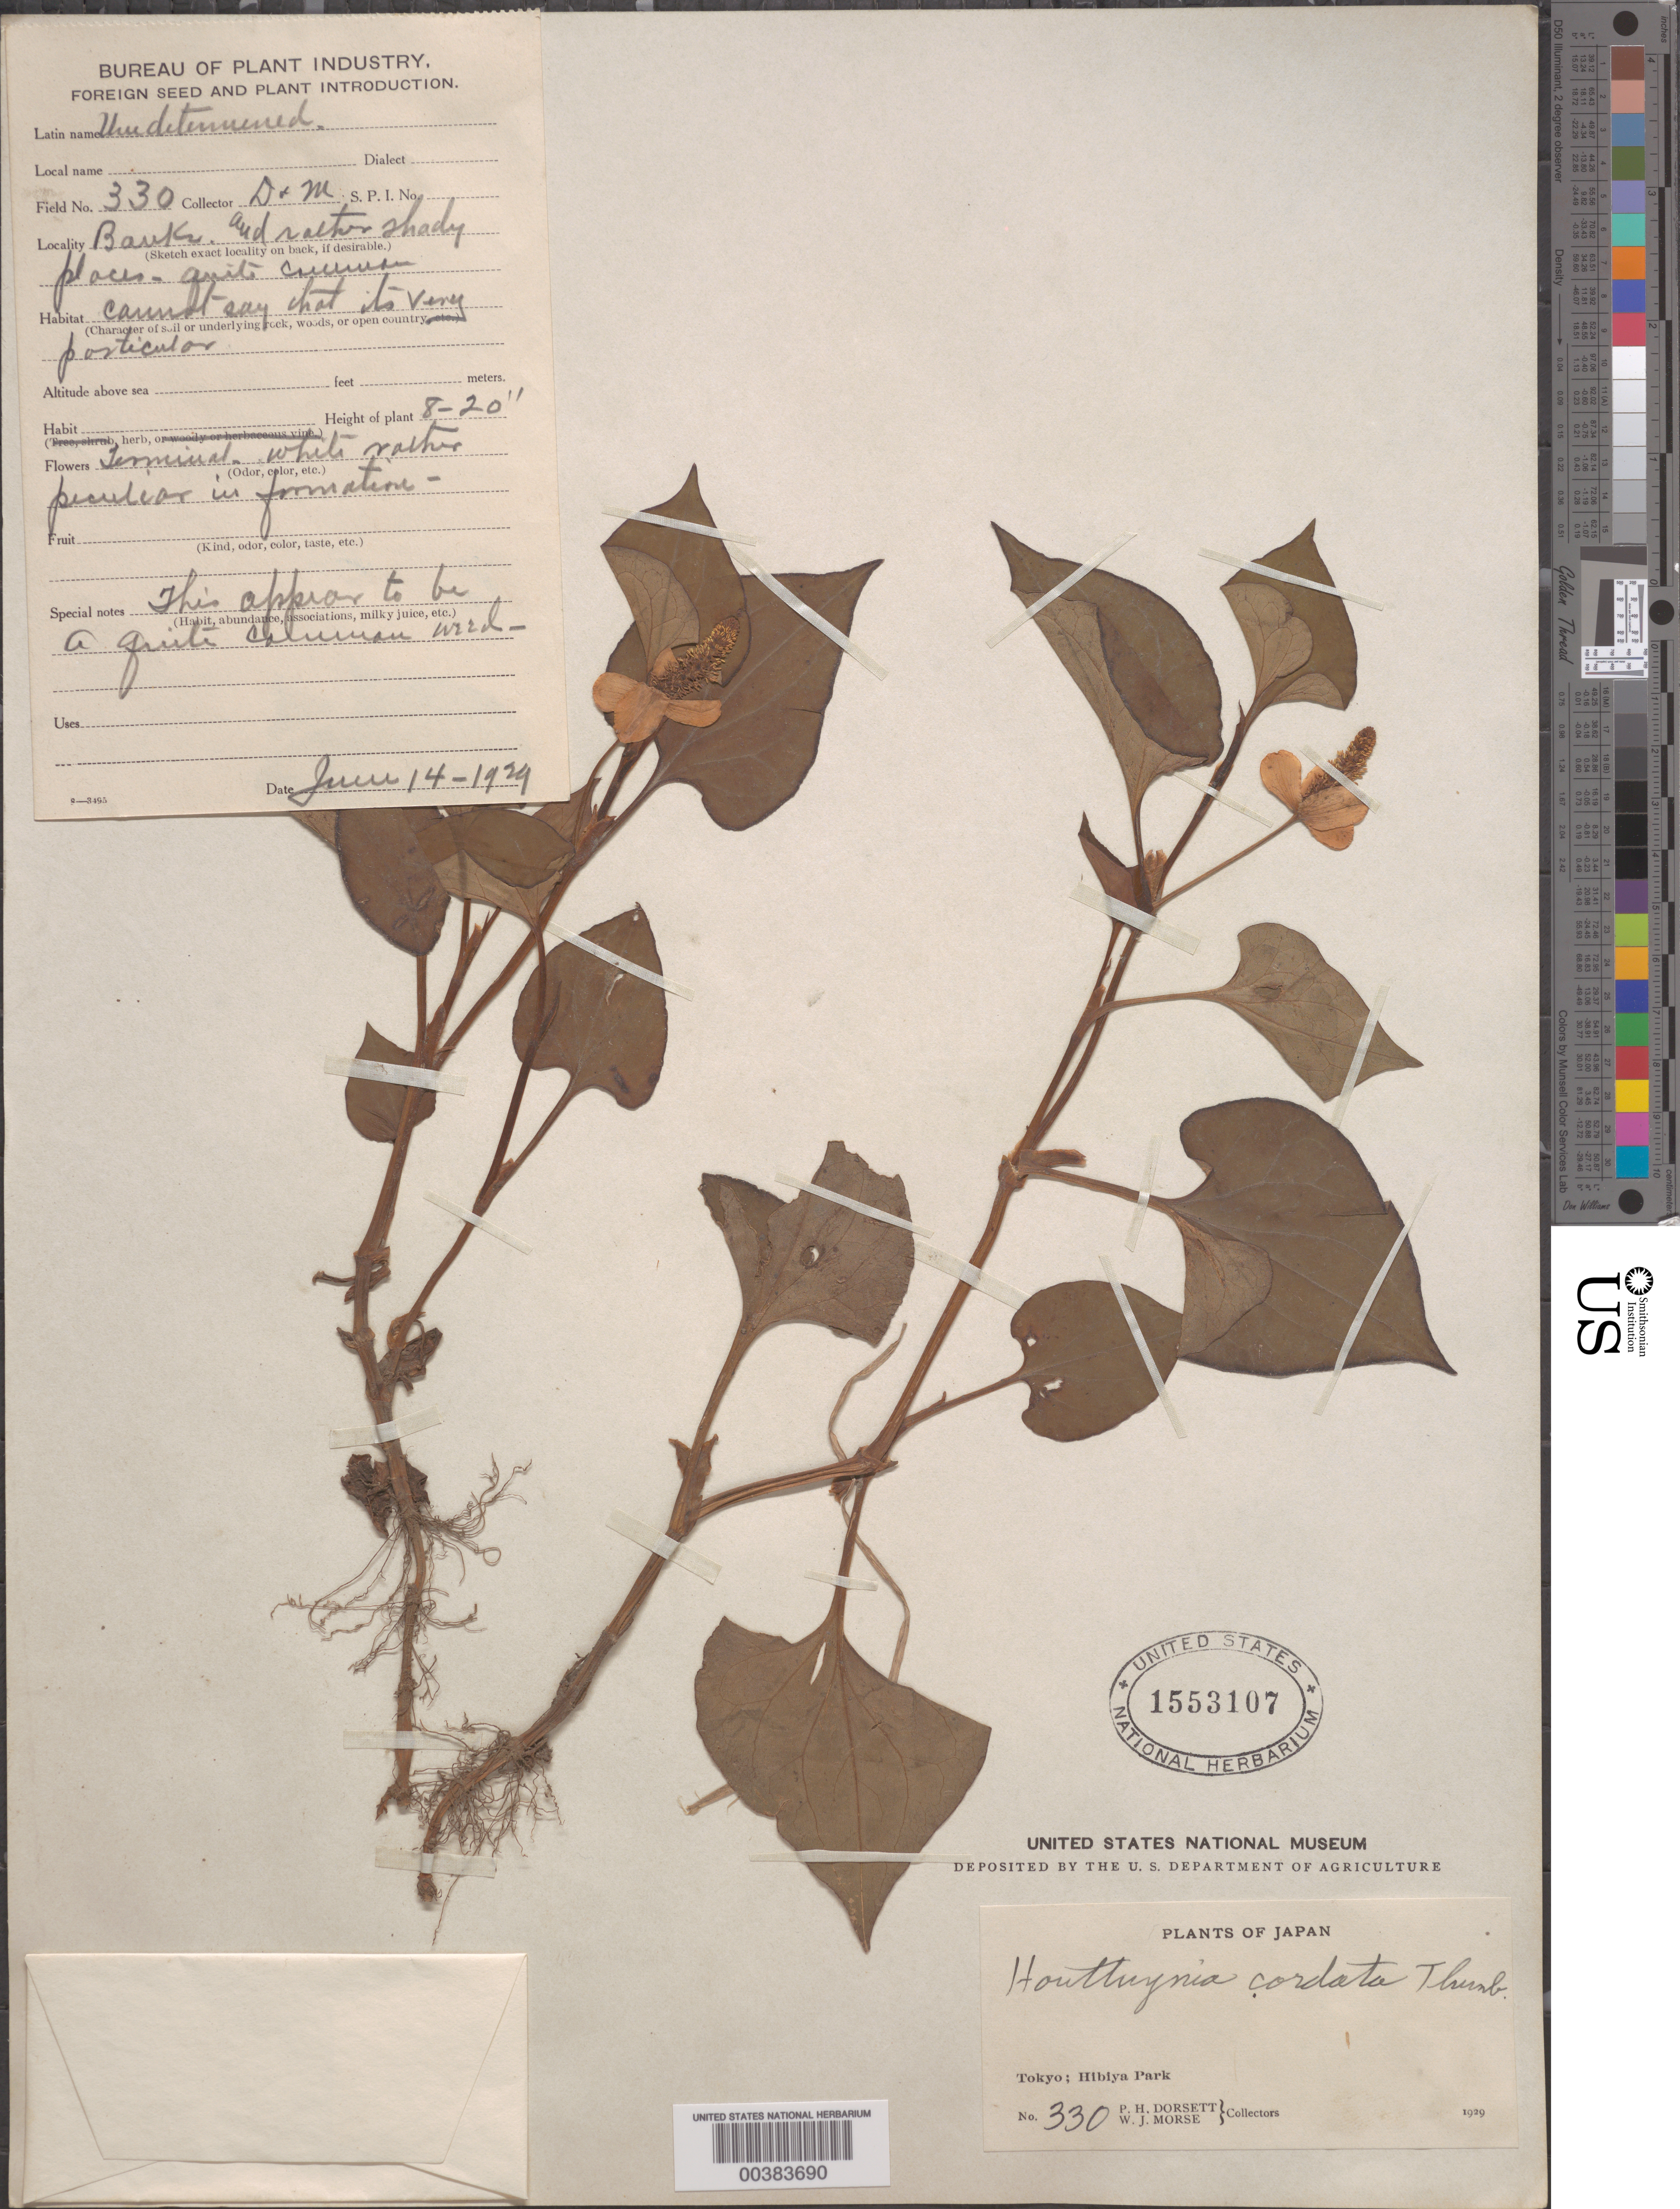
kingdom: Plantae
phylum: Tracheophyta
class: Magnoliopsida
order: Piperales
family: Saururaceae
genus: Houttuynia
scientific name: Houttuynia cordata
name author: Thunb.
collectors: P. H. Dorsett & W. J. Morse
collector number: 330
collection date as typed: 14 Jun 1929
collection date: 1929-06-14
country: Japan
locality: Tokyo, hibiya park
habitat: Shady places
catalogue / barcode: US 1553107